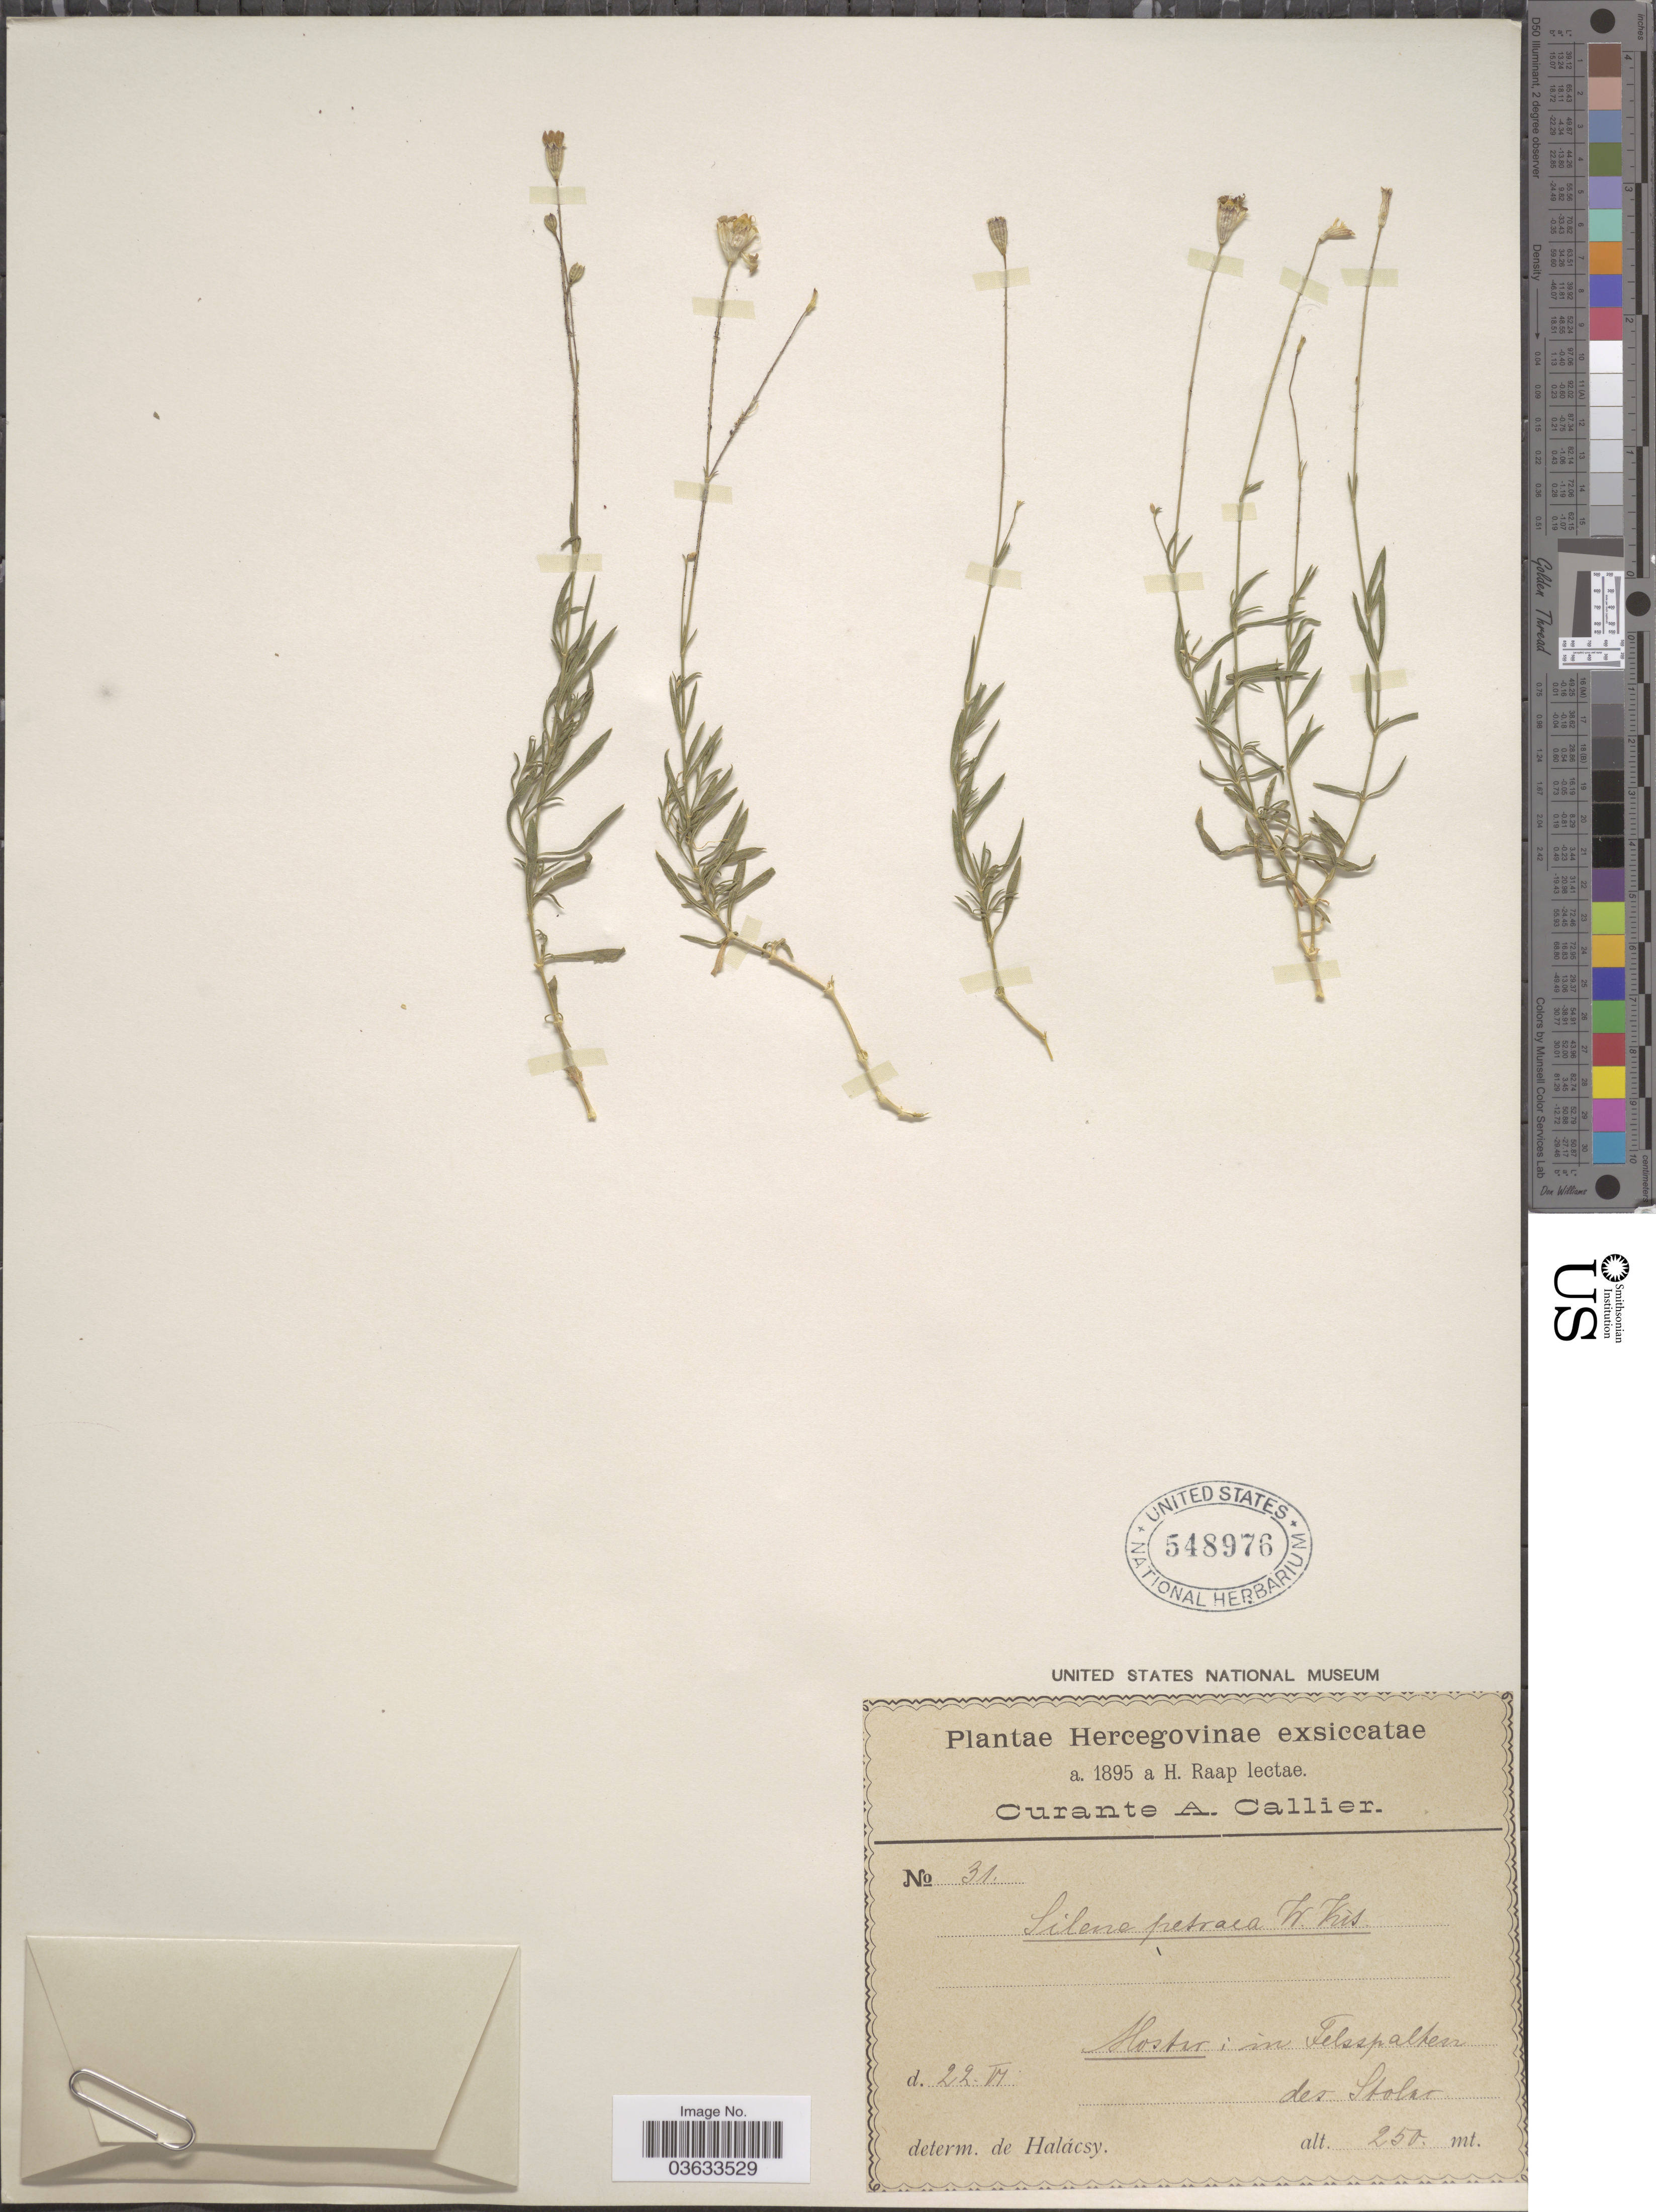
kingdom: Plantae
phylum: Tracheophyta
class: Magnoliopsida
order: Caryophyllales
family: Caryophyllaceae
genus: Silene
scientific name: Silene petraea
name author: Waldst. & Kit.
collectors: H. Raap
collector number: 31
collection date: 1895-06-22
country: Bosnia and Herzegovina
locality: Hercegovinæ. Mostar: im Felsspalten.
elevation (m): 250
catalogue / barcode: US 548976